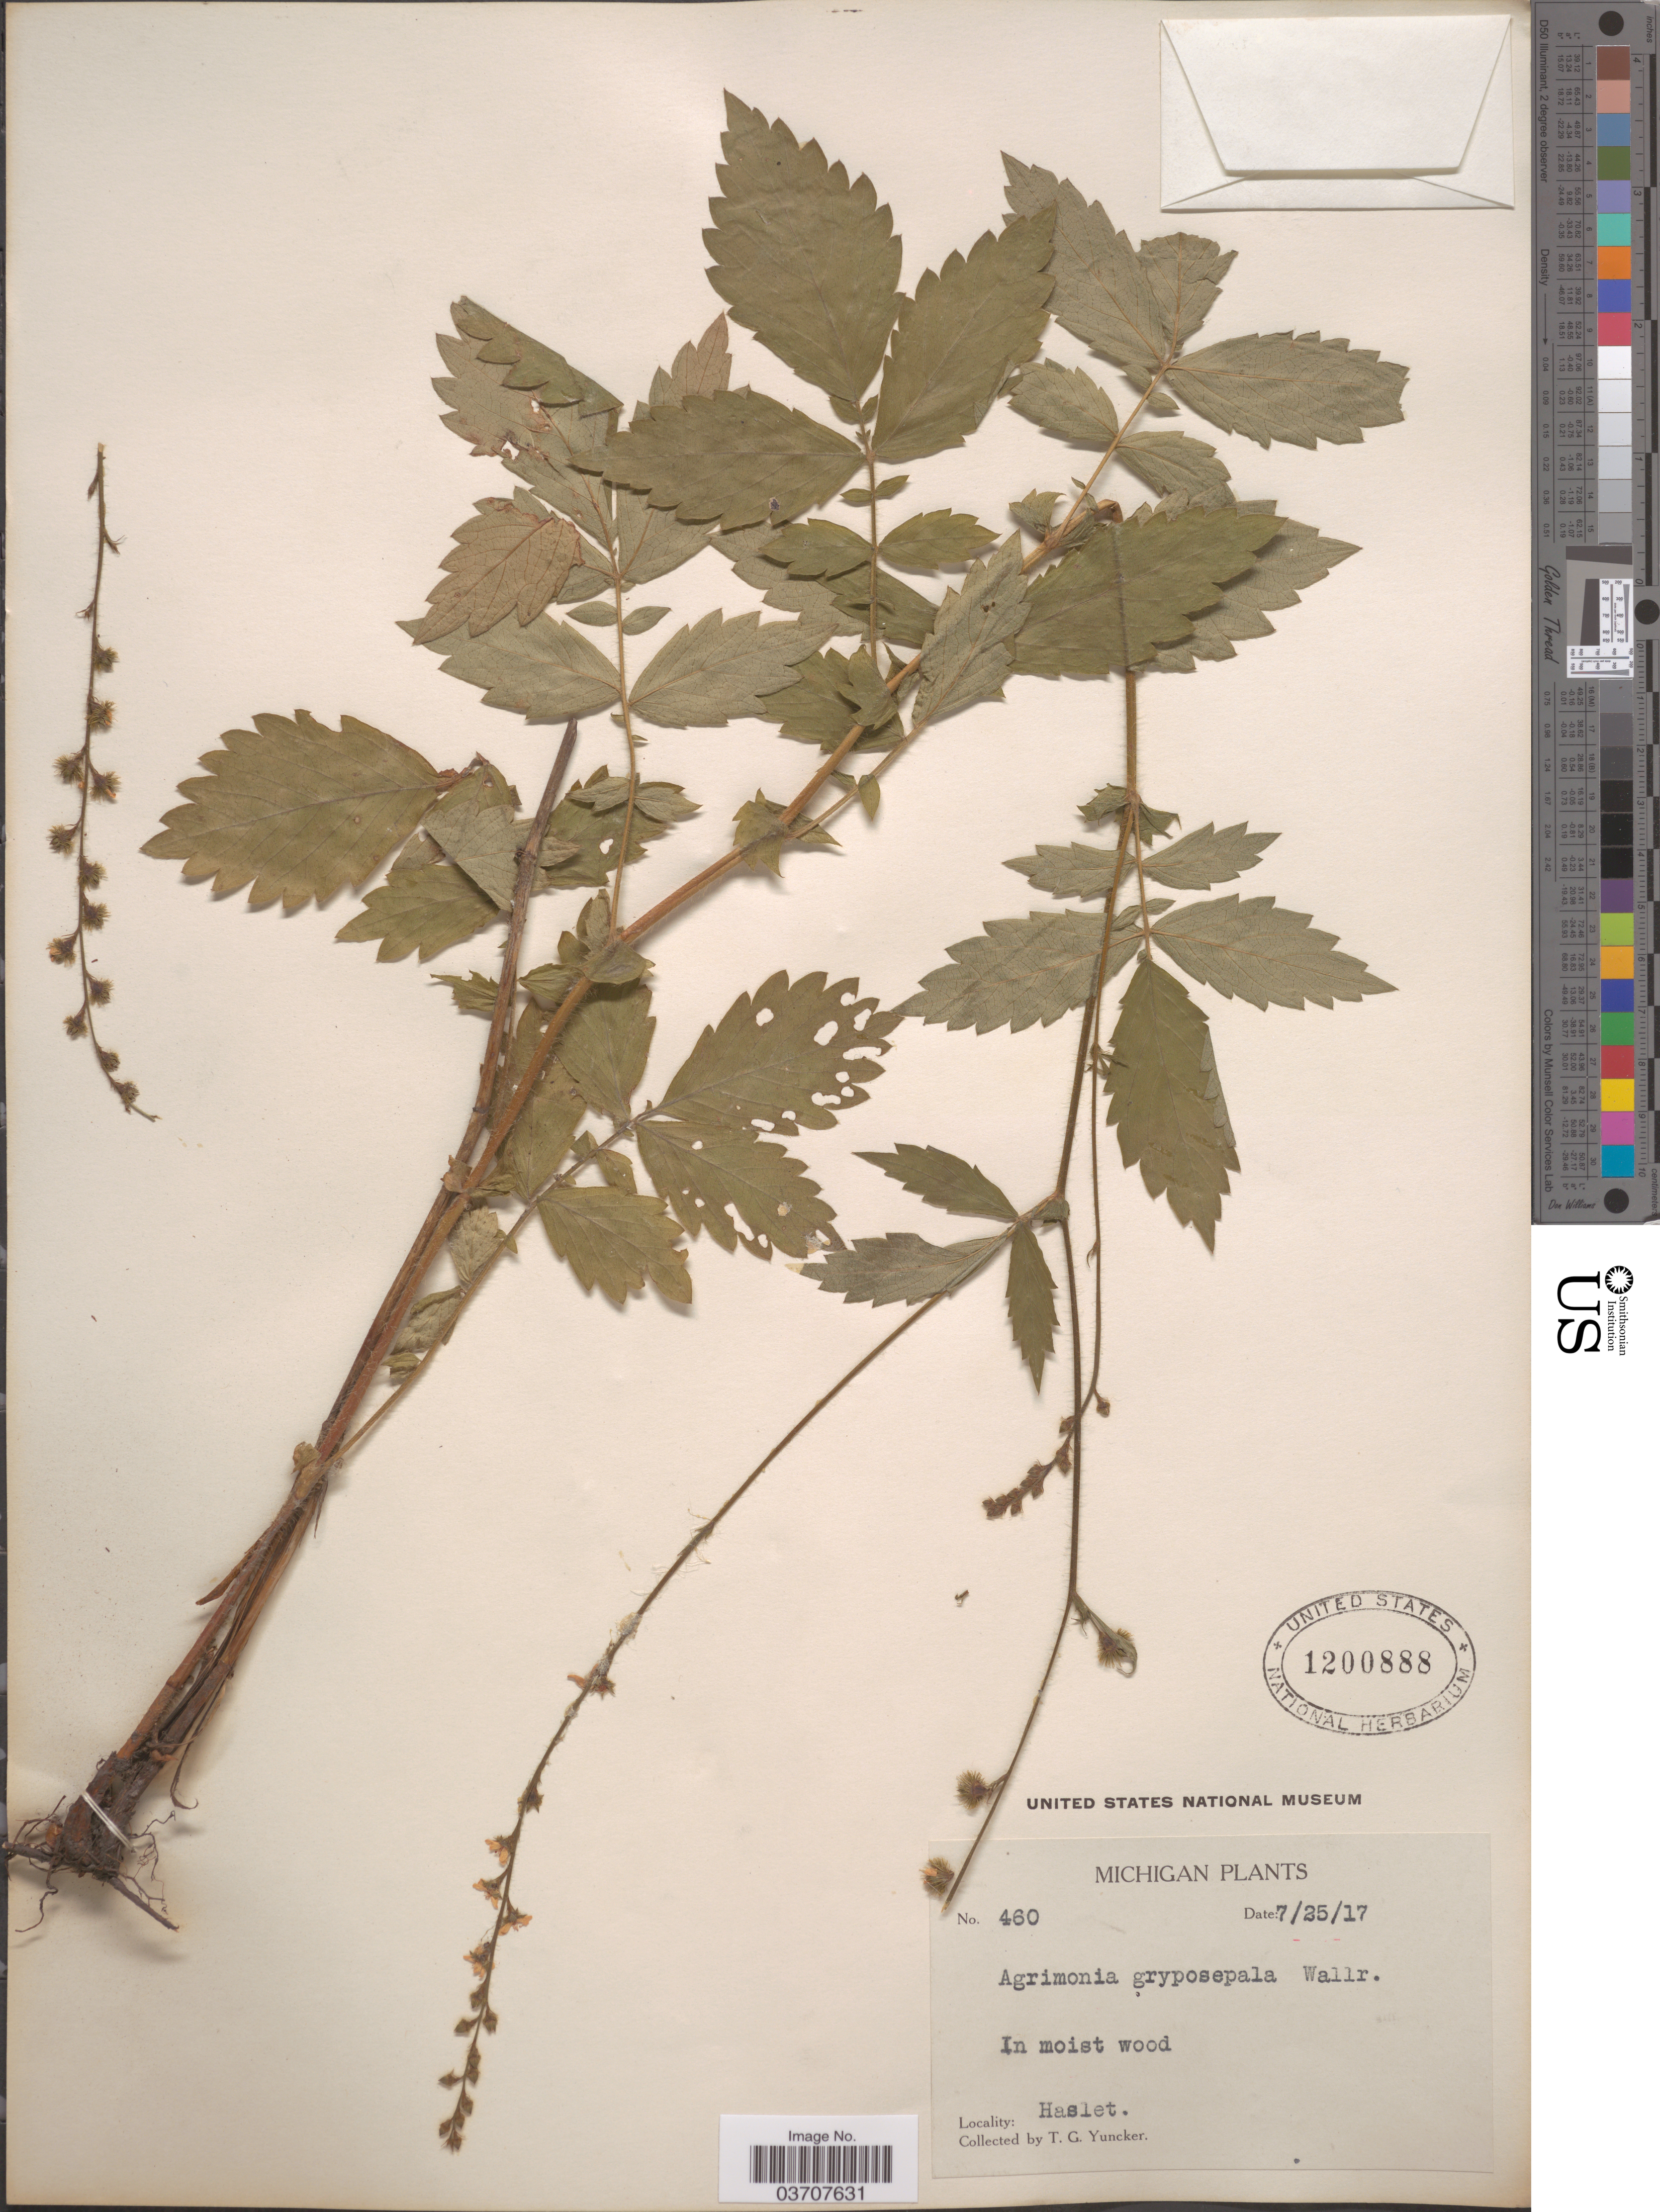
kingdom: Plantae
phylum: Tracheophyta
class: Magnoliopsida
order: Rosales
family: Rosaceae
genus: Agrimonia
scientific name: Agrimonia gryposepala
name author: Wallr.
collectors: T. G. Yuncker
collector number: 460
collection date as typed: Transcribed d/m/y: 25/7/17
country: United States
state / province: Michigan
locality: Haslet.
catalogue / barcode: US 1200888